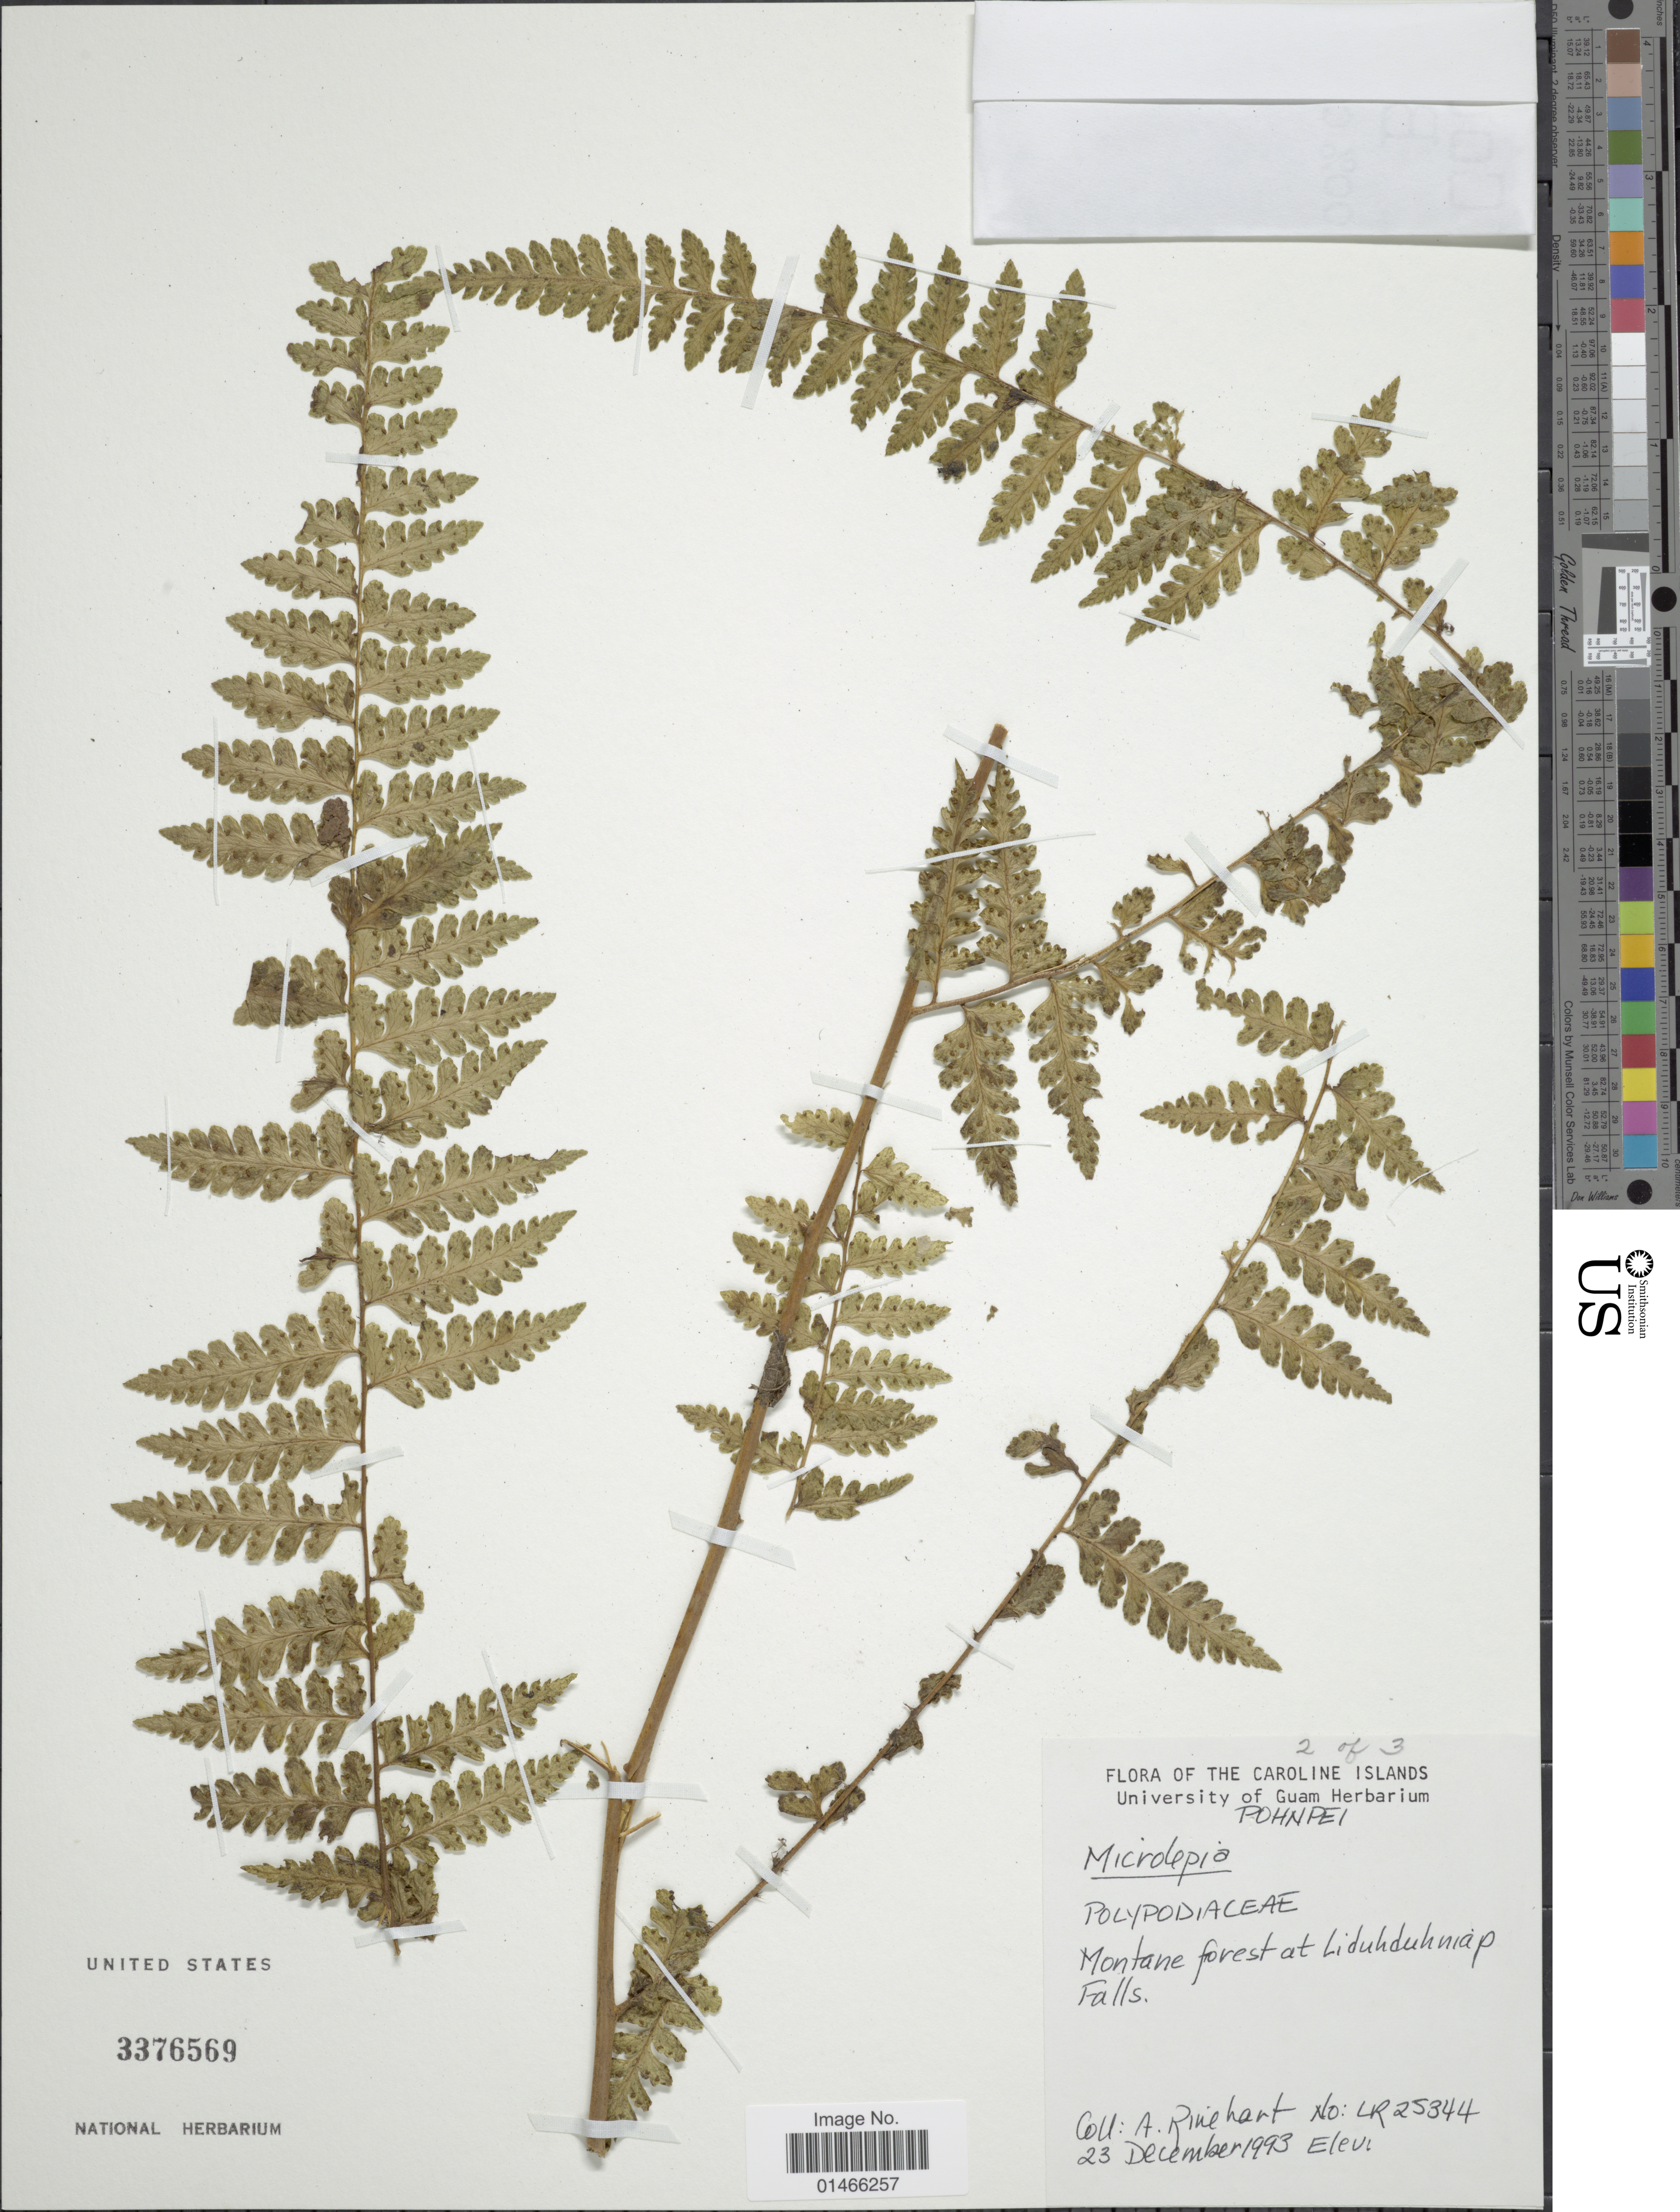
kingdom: Plantae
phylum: Tracheophyta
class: Polypodiopsida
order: Polypodiales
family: Dennstaedtiaceae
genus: Microlepia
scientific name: Microlepia sp.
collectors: A. Rinehart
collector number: LR25344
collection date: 1993-12-23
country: Micronesia, Federated States of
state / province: Pohnpei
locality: The Caroline Islands. Montane forest at Liduhduhirap Falls. [interpreted]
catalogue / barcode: US 3376569